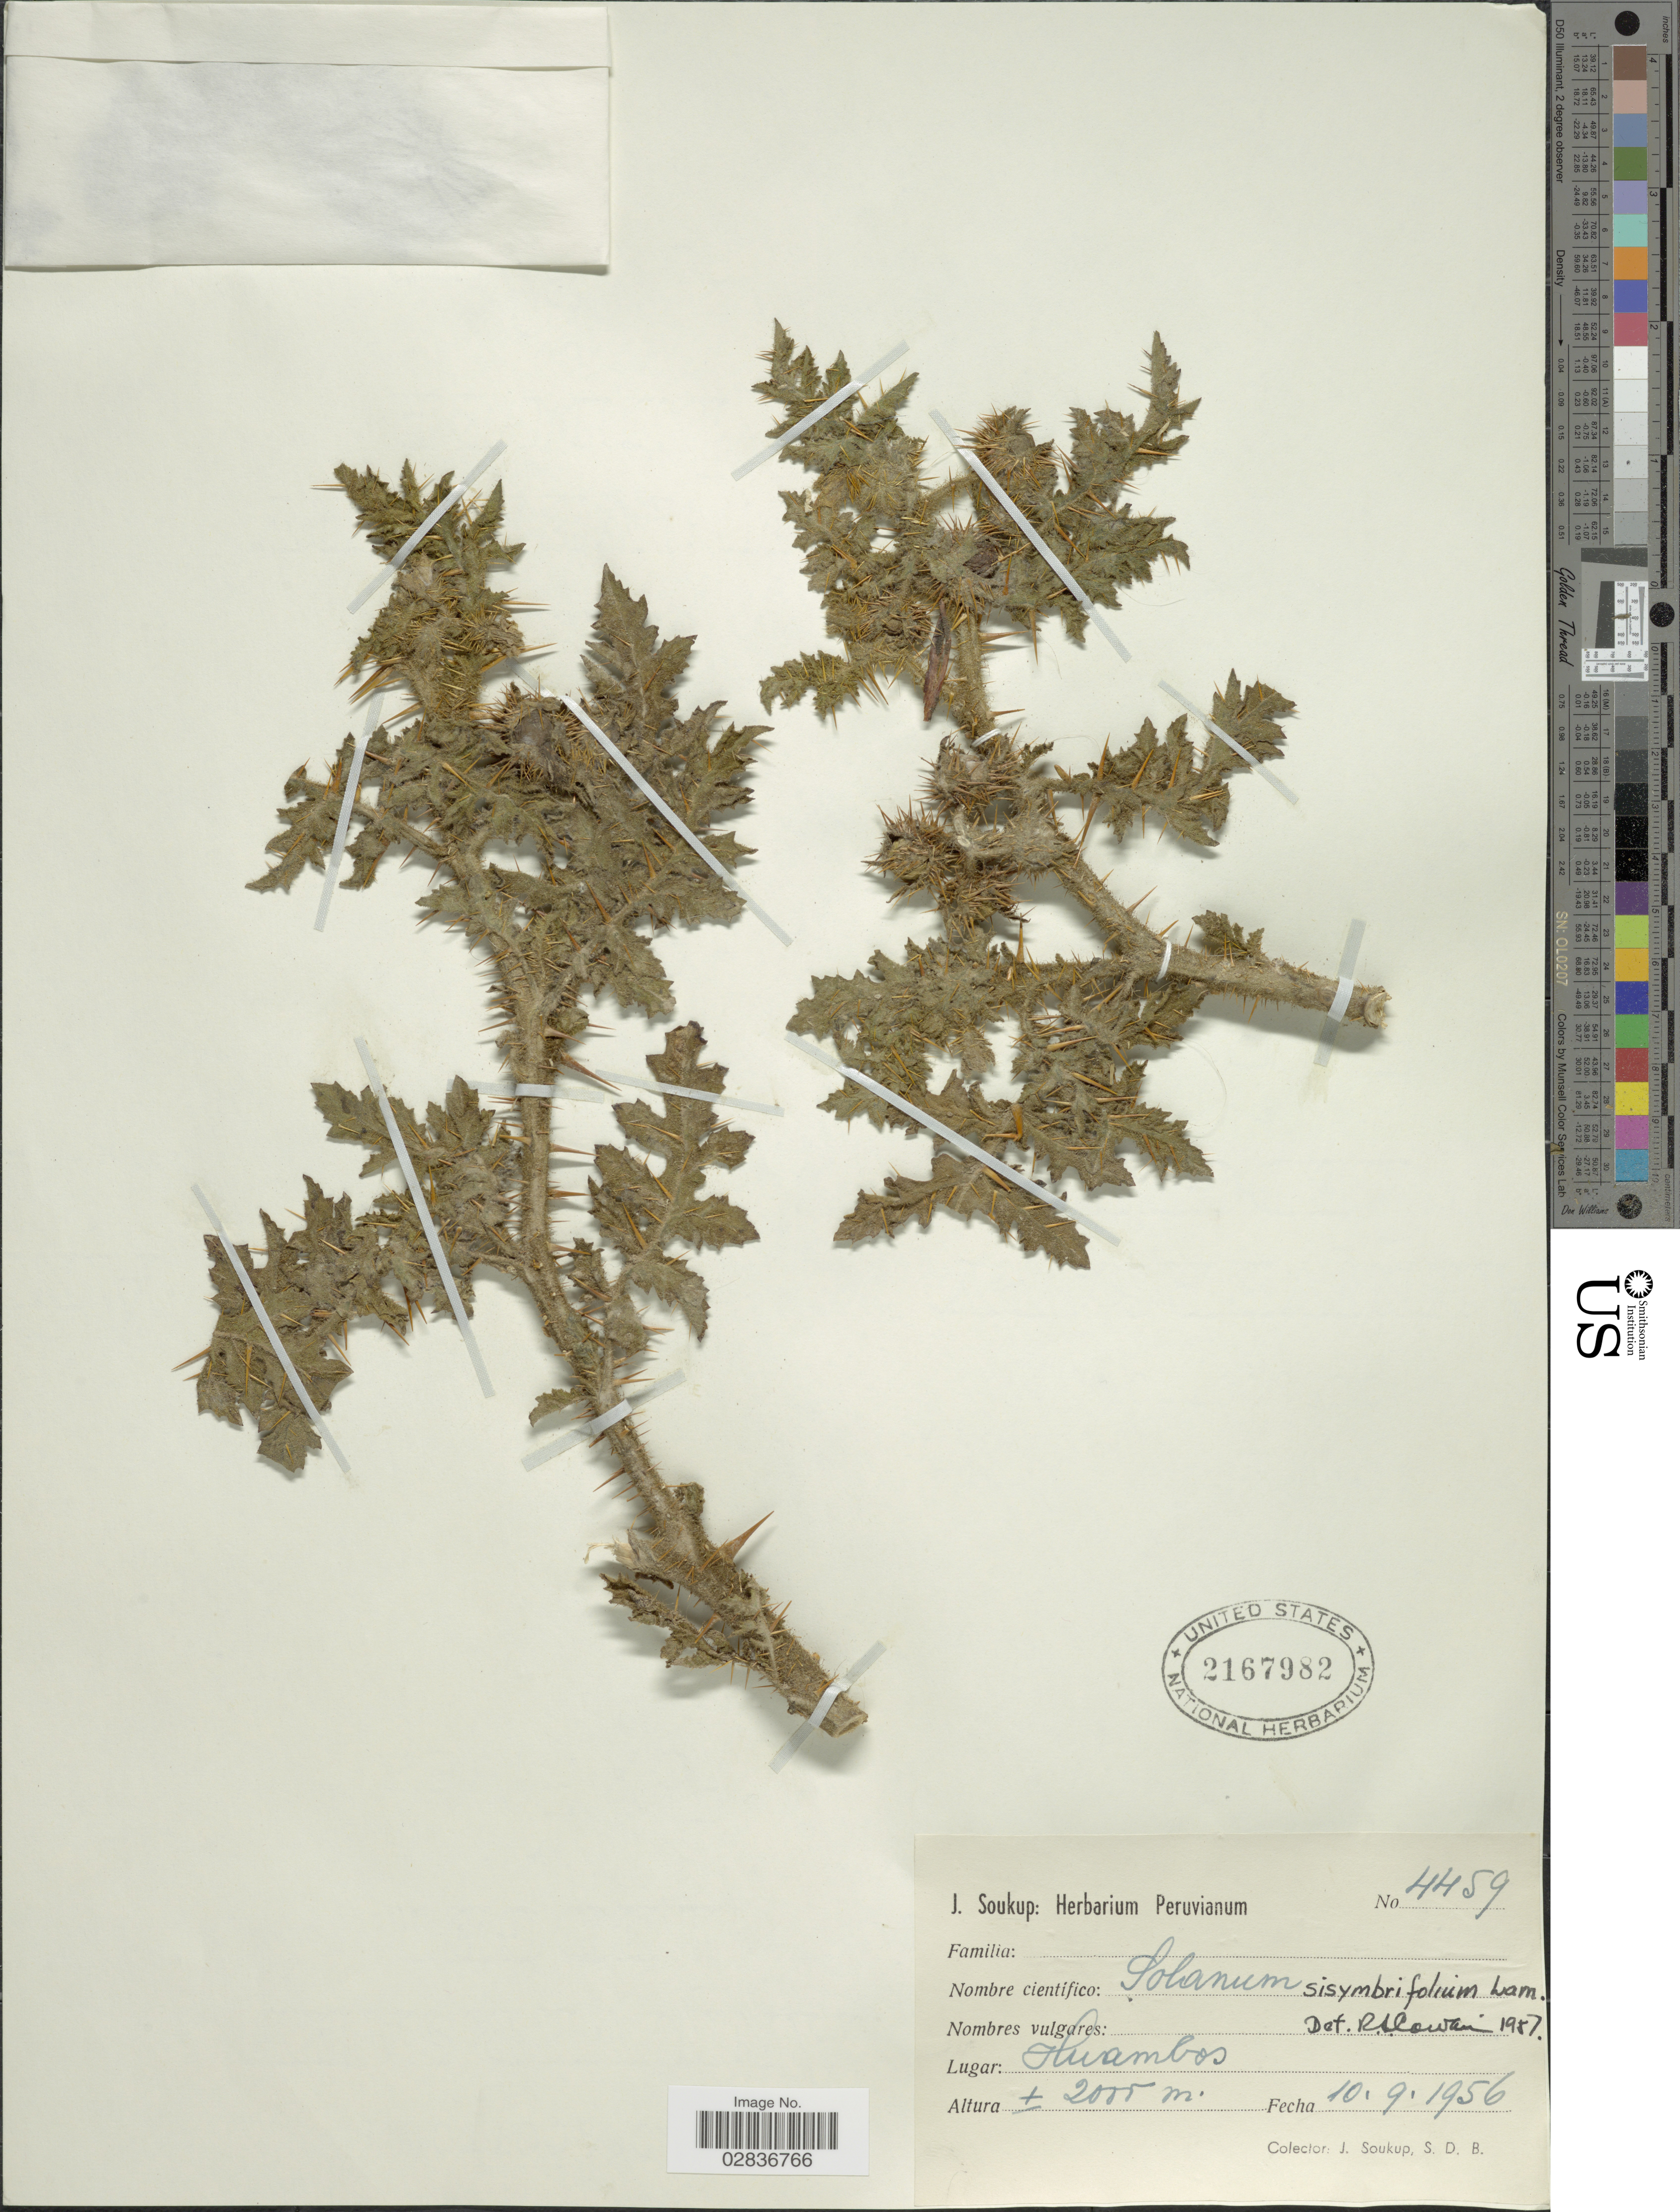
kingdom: Plantae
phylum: Tracheophyta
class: Magnoliopsida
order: Solanales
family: Solanaceae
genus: Solanum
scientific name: Solanum sisymbriifolium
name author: Lam.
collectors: J. Soukup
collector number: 4459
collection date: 1956-09-10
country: Peru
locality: Huambos.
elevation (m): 2000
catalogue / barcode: US 2167982